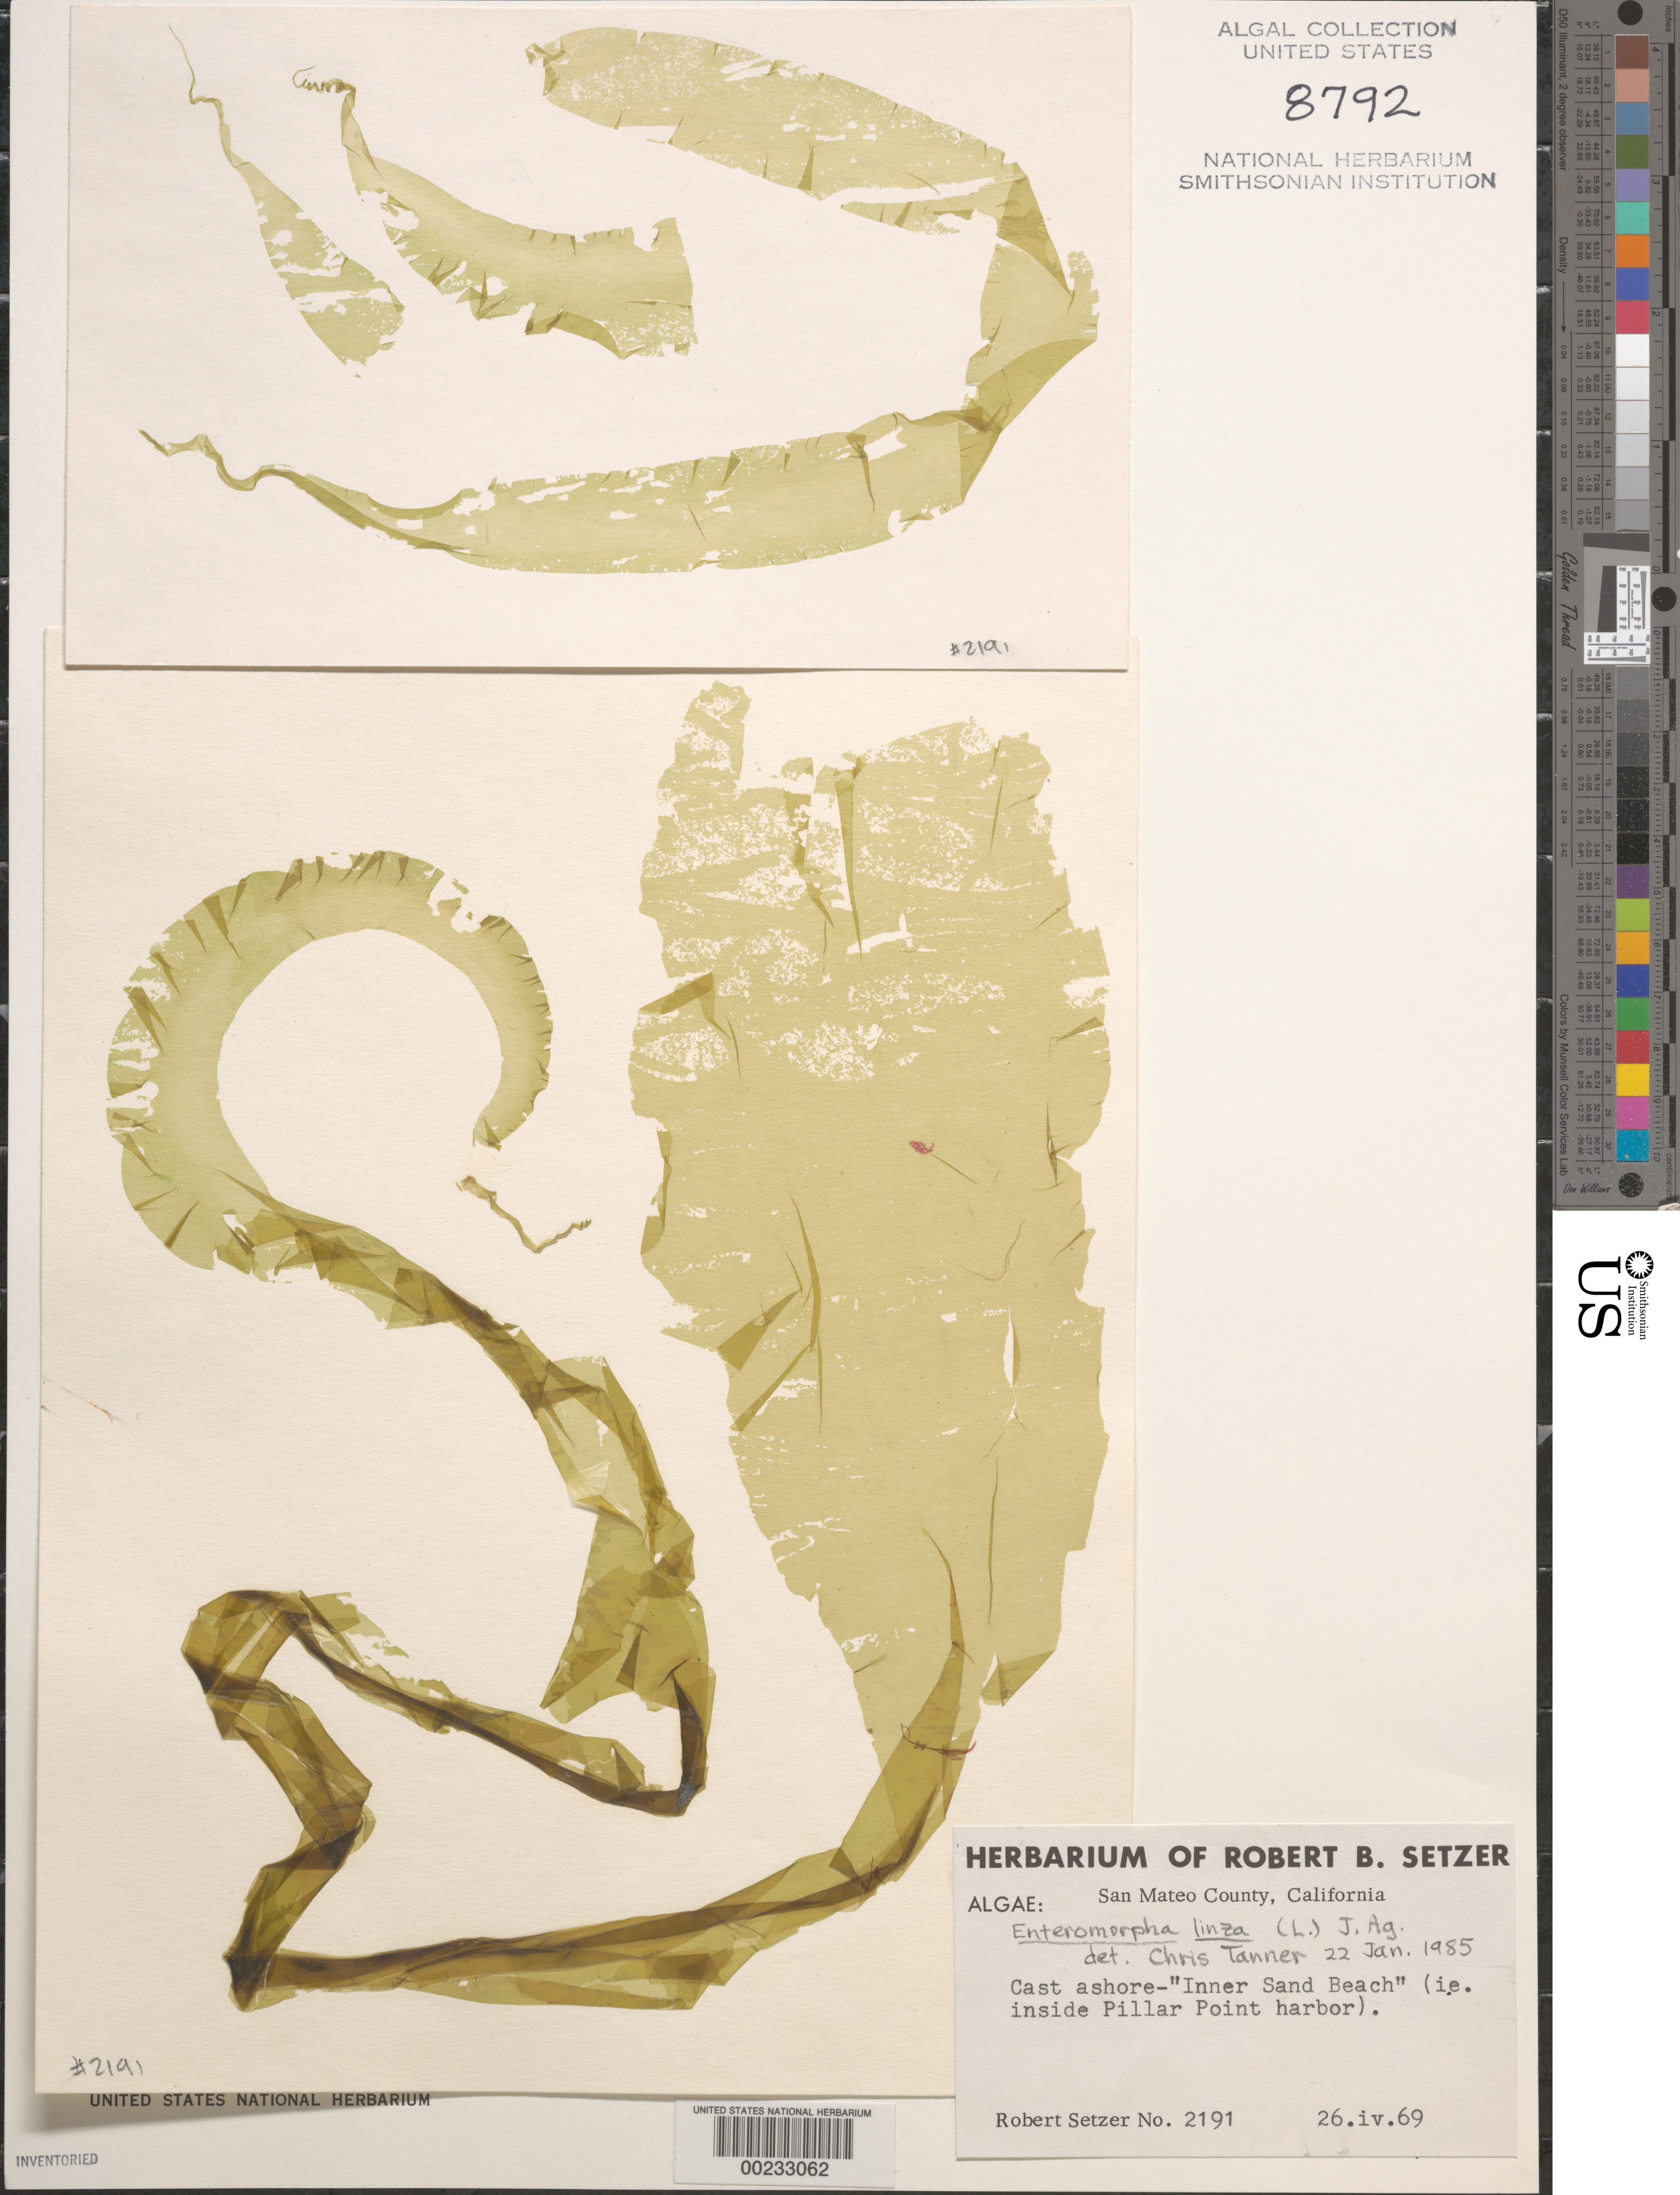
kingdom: Plantae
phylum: Chlorophyta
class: Ulvophyceae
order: Ulvales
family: Ulvaceae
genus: Ulva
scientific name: Ulva clathrata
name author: (Roth) C. Agardh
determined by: Algae name updating Project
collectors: R. Setzer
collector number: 2191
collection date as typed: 26 Apr 1969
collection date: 1969-04-26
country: United States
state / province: California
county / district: San Mateo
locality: Pillar Point Harbor, inner sand beach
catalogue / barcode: US 8792